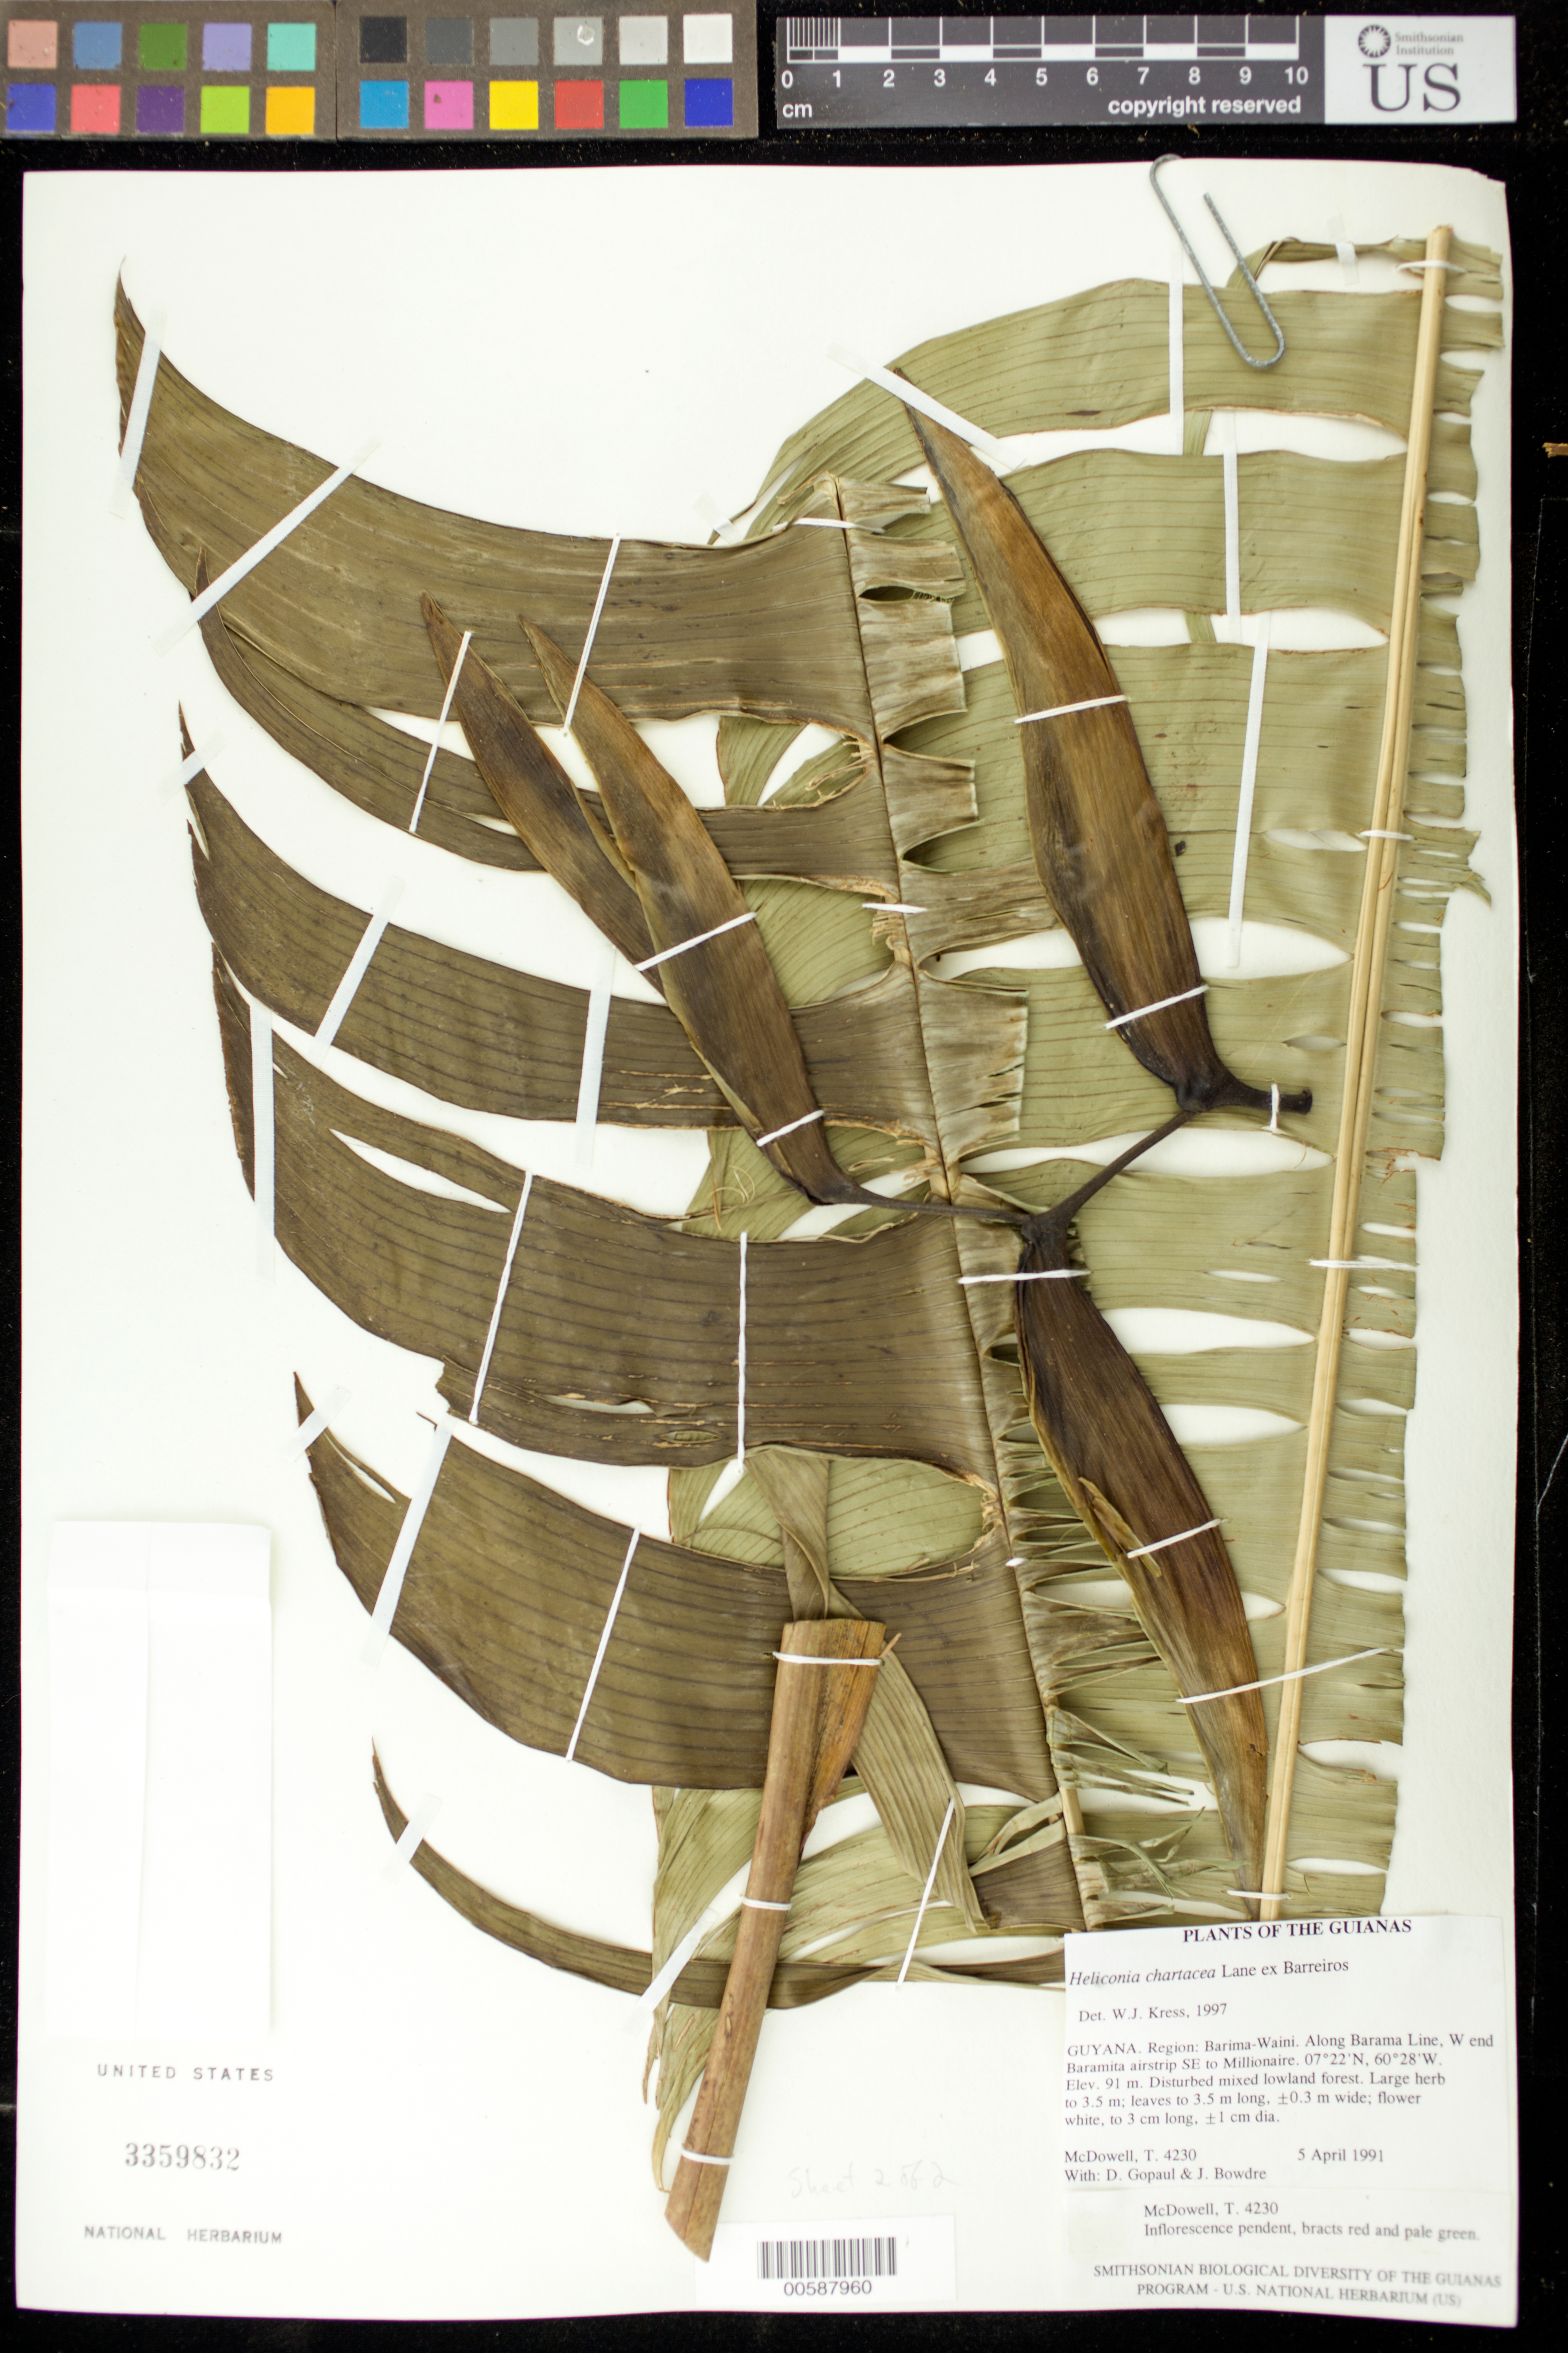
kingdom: Plantae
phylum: Tracheophyta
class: Liliopsida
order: Zingiberales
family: Heliconiaceae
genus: Heliconia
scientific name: Heliconia chartacea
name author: Lane ex Barreiros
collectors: T. McDowell, D. Gopaul & J. Bowdre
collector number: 4230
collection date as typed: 5 April 1991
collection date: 1991-04-05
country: Guyana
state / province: Barima-Waini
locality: Along Barama Line, W end Baramita airstrip SE to Millionaire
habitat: Disturbed mixed lowland forest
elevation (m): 91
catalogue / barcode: US 3359832